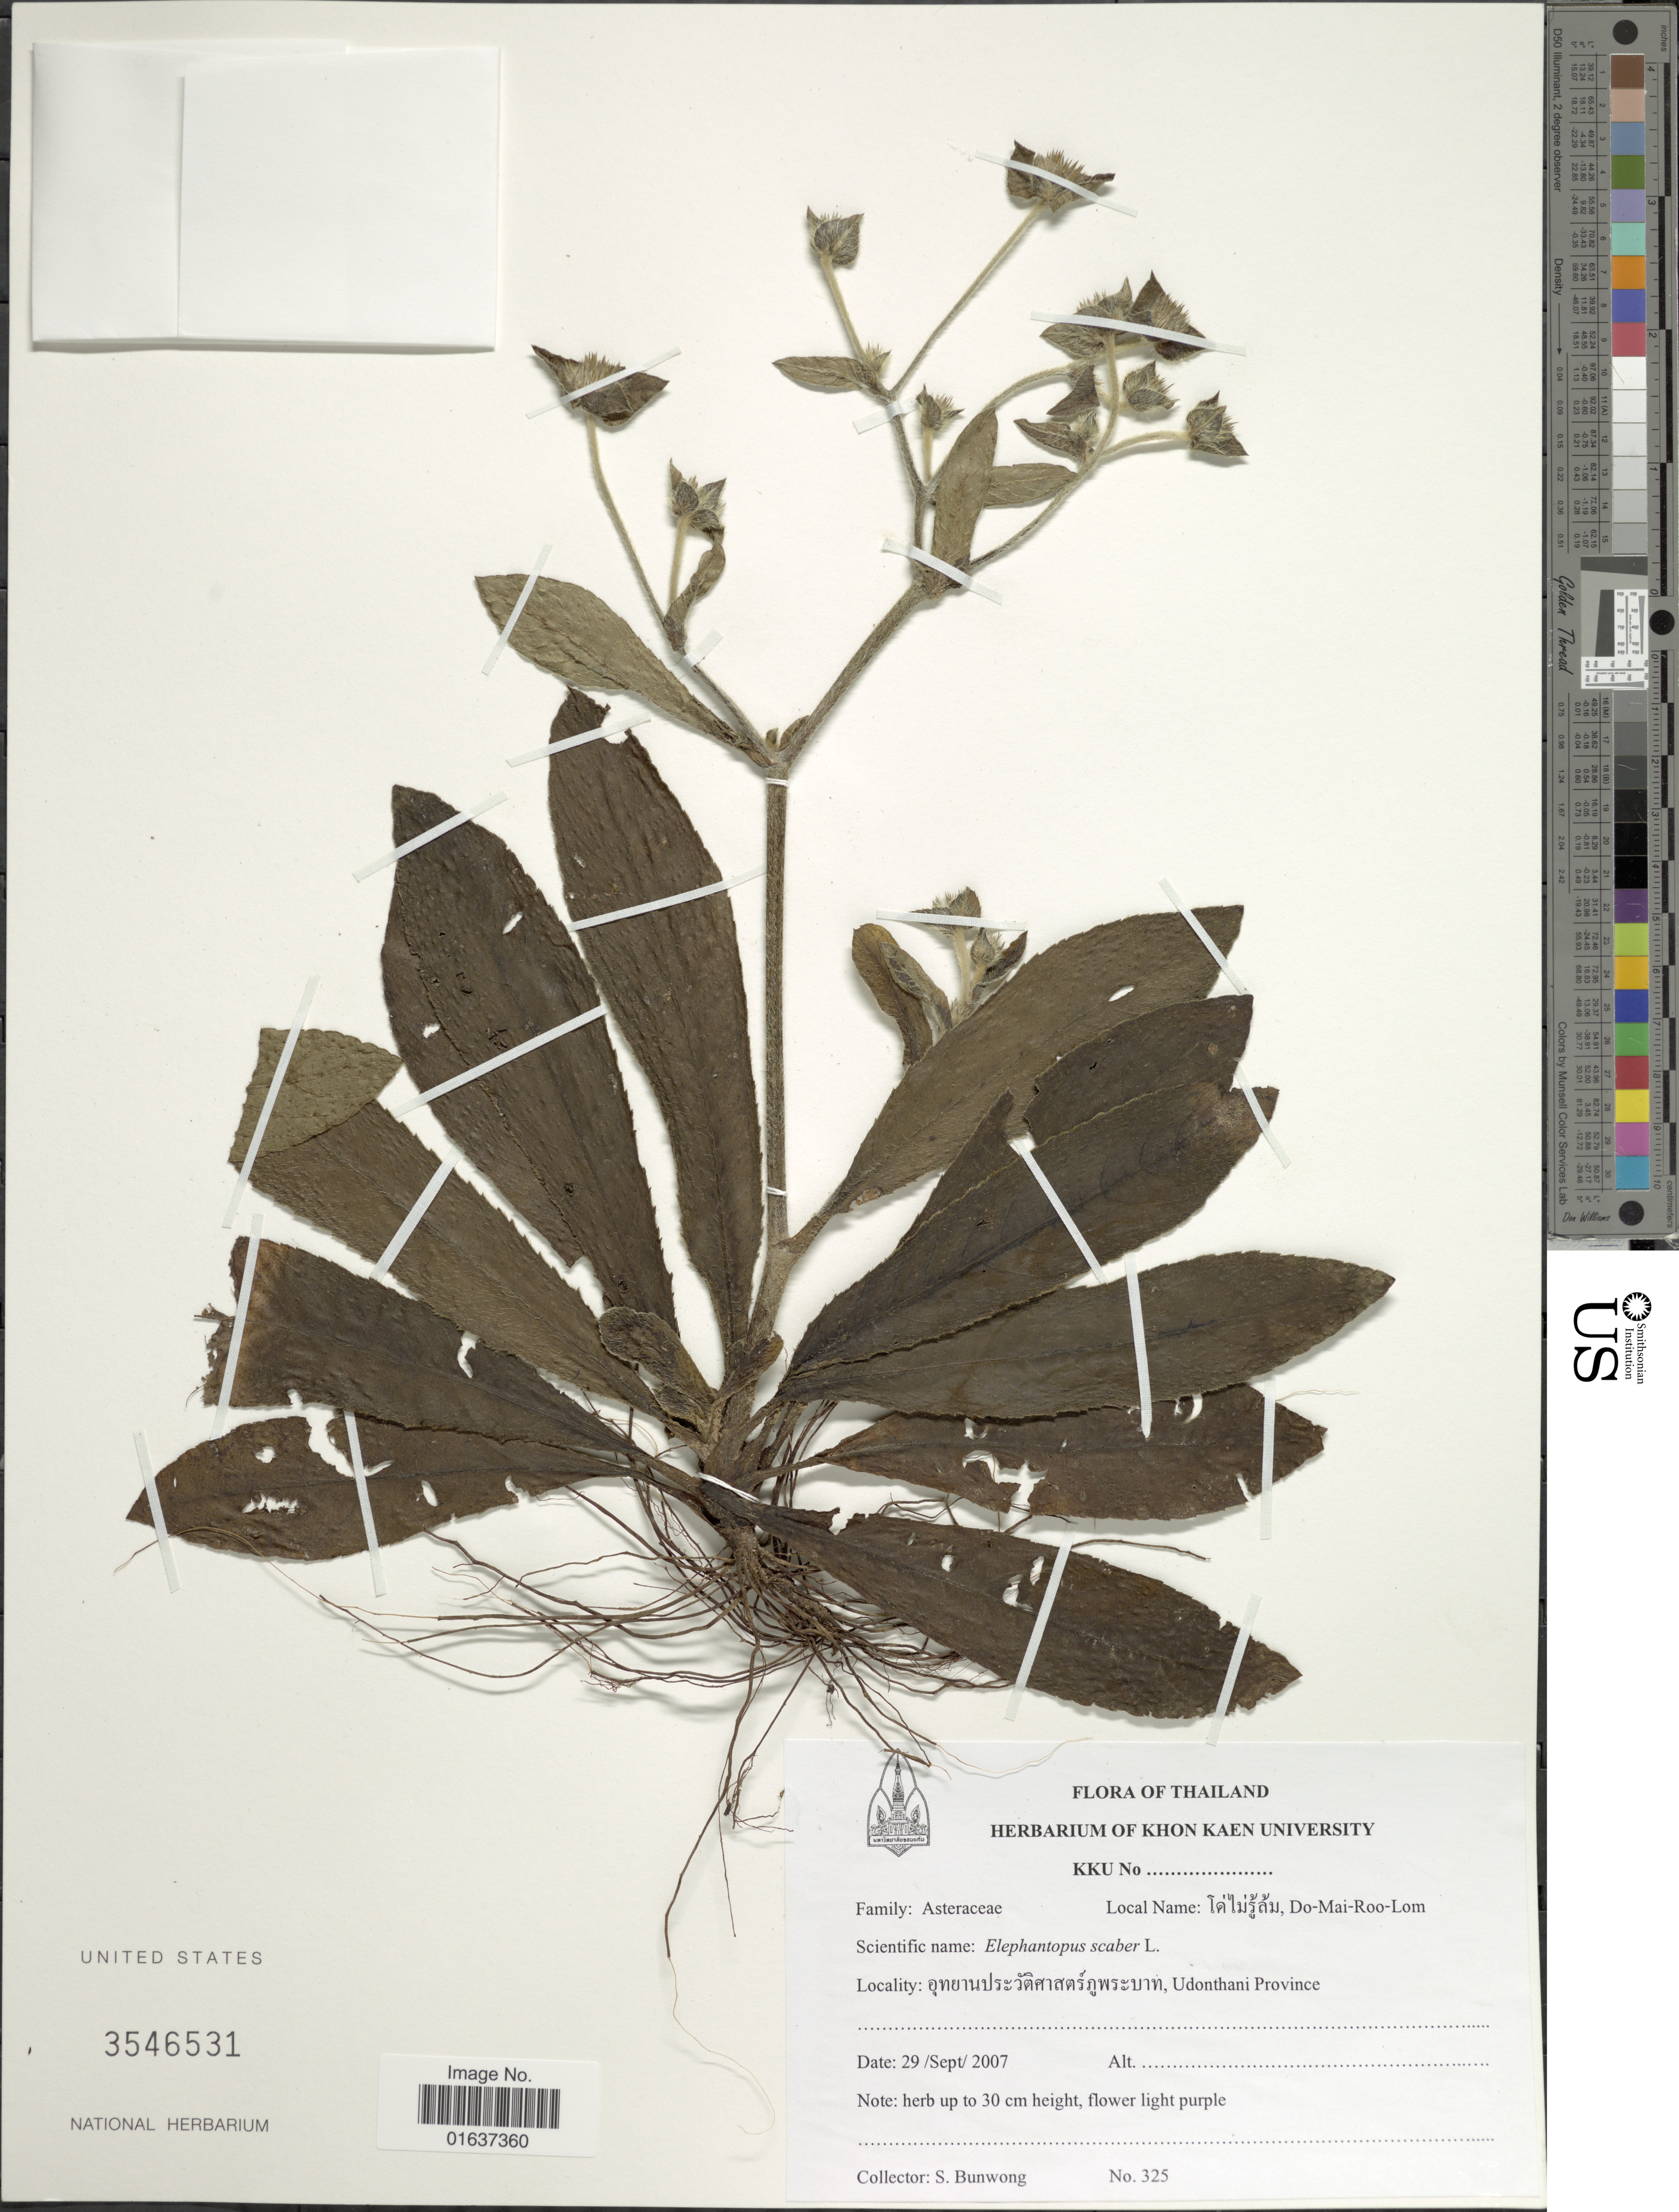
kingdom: Plantae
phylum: Tracheophyta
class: Magnoliopsida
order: Asterales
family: Asteraceae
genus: Elephantopus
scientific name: Elephantopus scaber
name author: L.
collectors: S. Bunwong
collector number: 325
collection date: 2007-09-29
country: Thailand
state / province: Udon Thani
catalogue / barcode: US 3546531